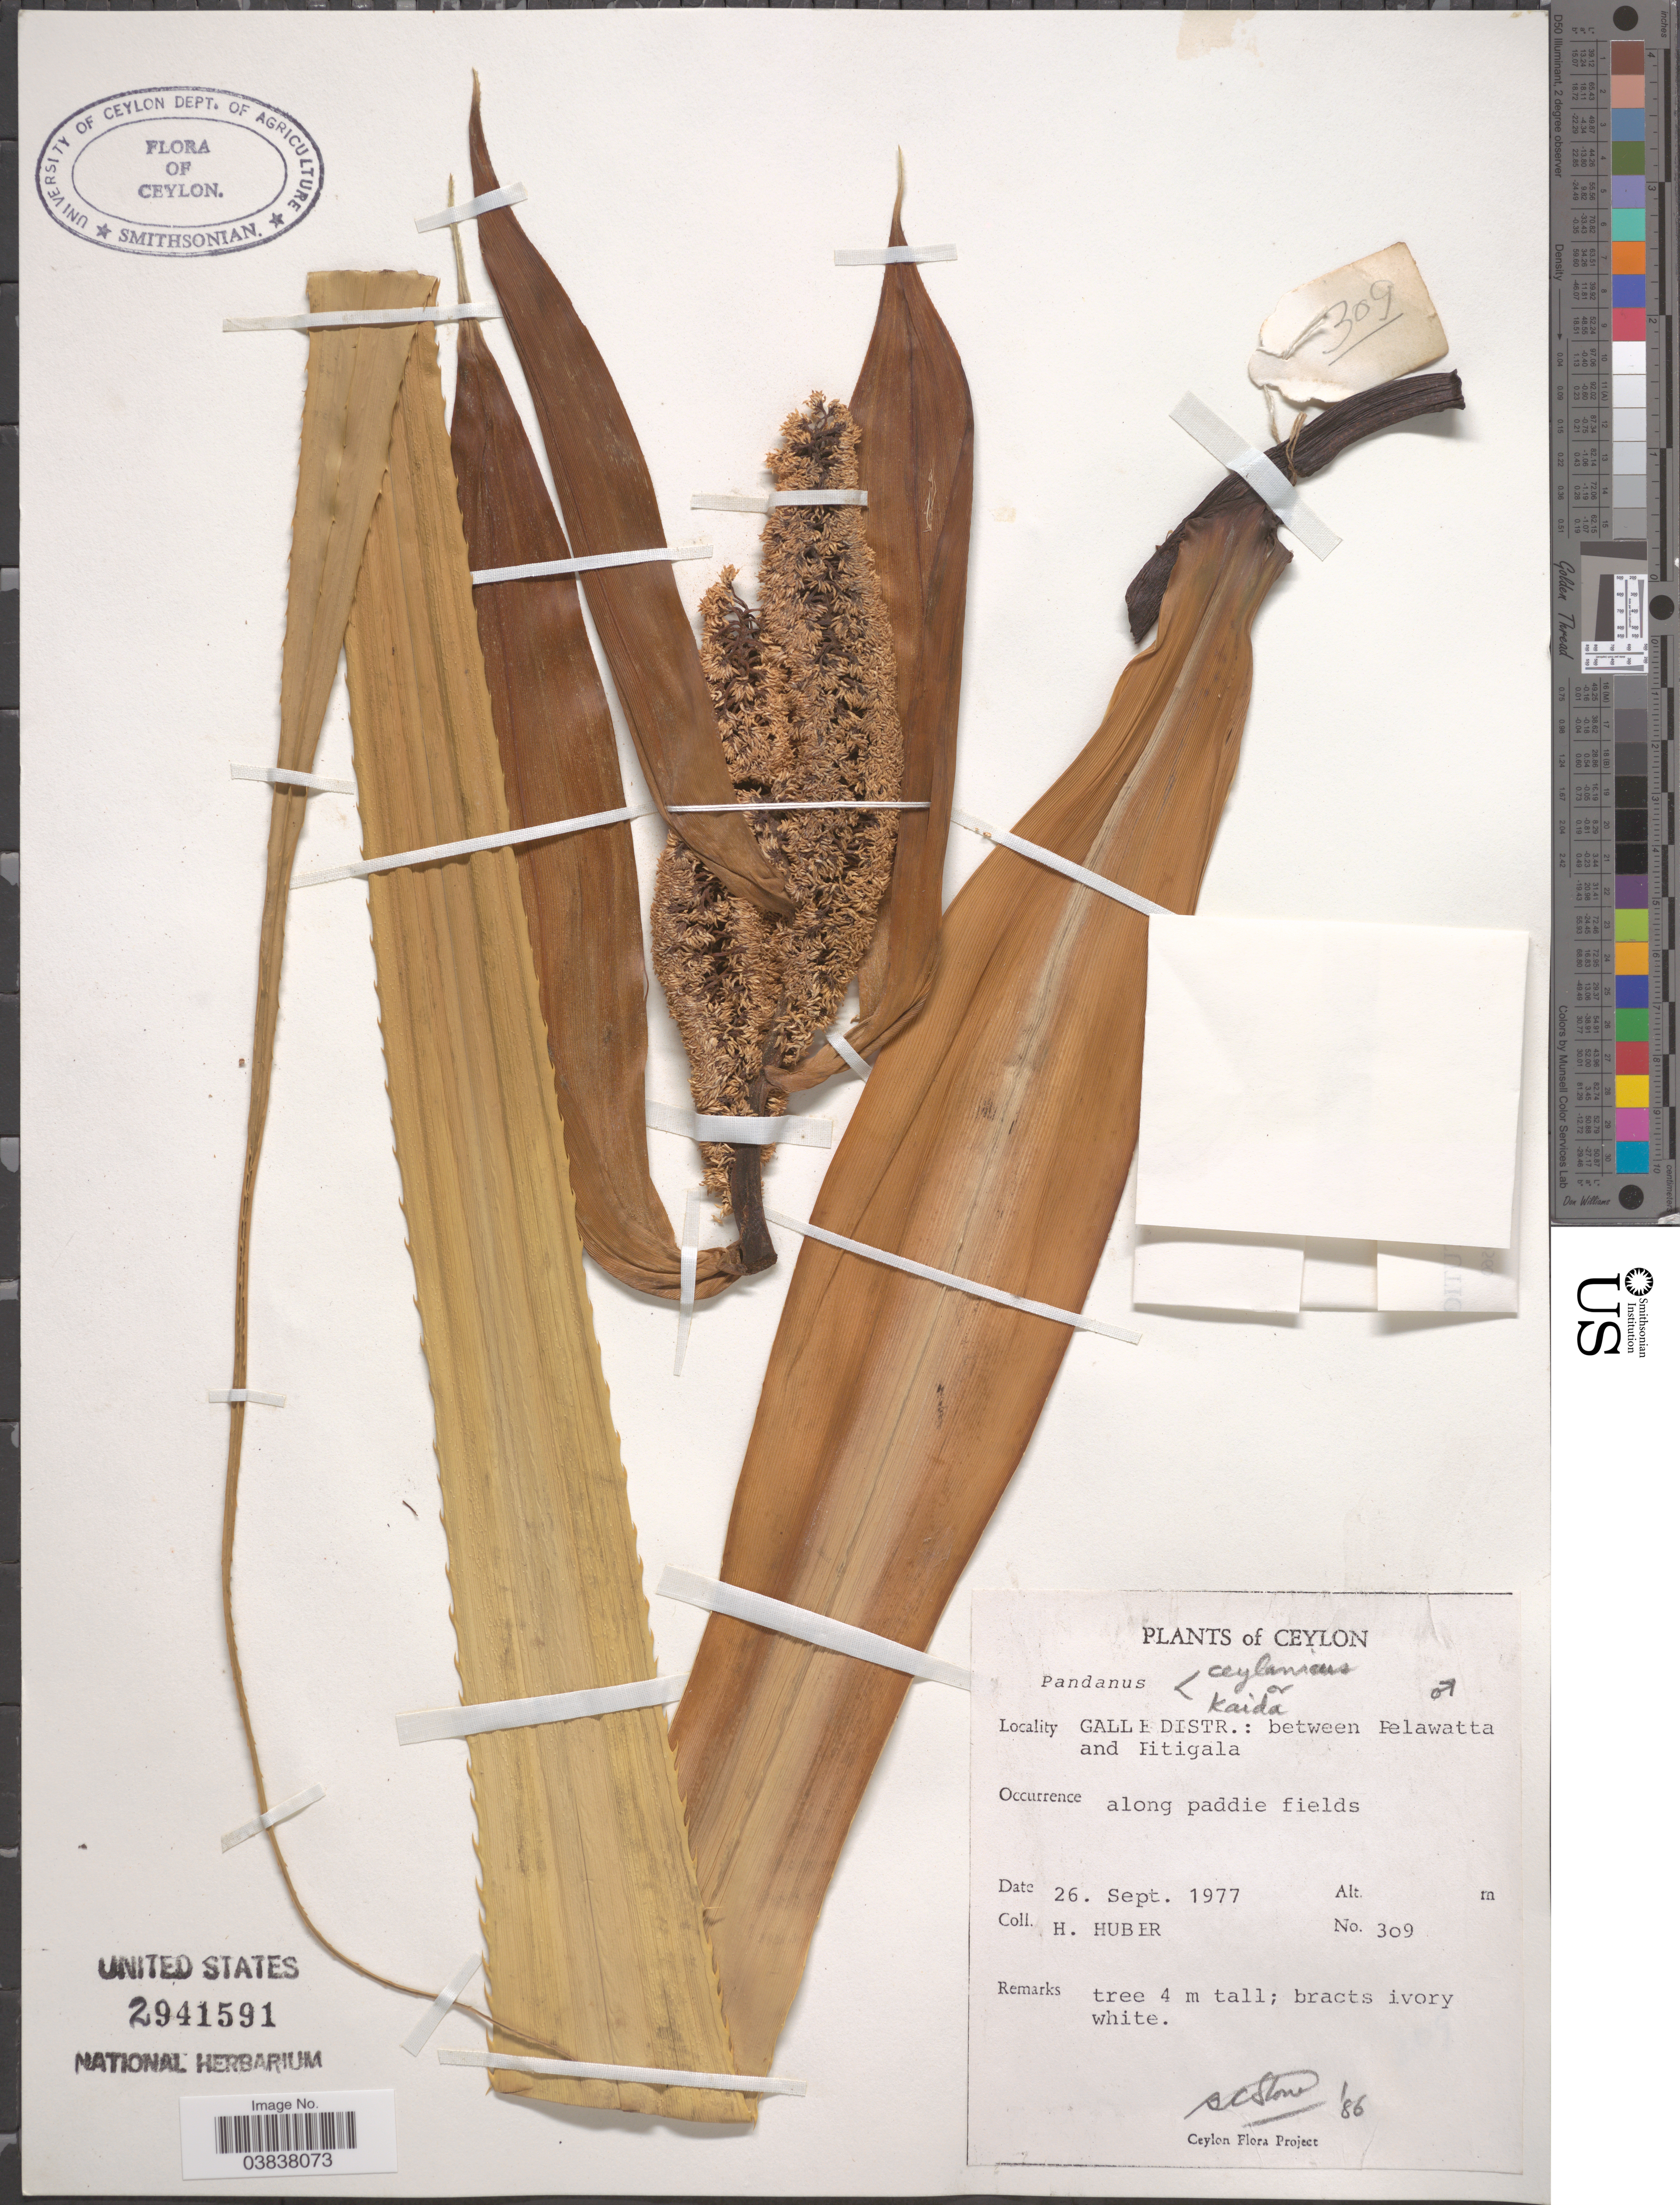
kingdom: Plantae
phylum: Tracheophyta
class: Liliopsida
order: Pandanales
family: Pandanaceae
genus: Pandanus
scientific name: Pandanus ceylanicus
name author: Solms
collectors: H. Huber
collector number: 309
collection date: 1977-09-26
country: Sri Lanka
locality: Ceylon. Galle Distr.: between Pelawatta and Pitigala.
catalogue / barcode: US 2941591